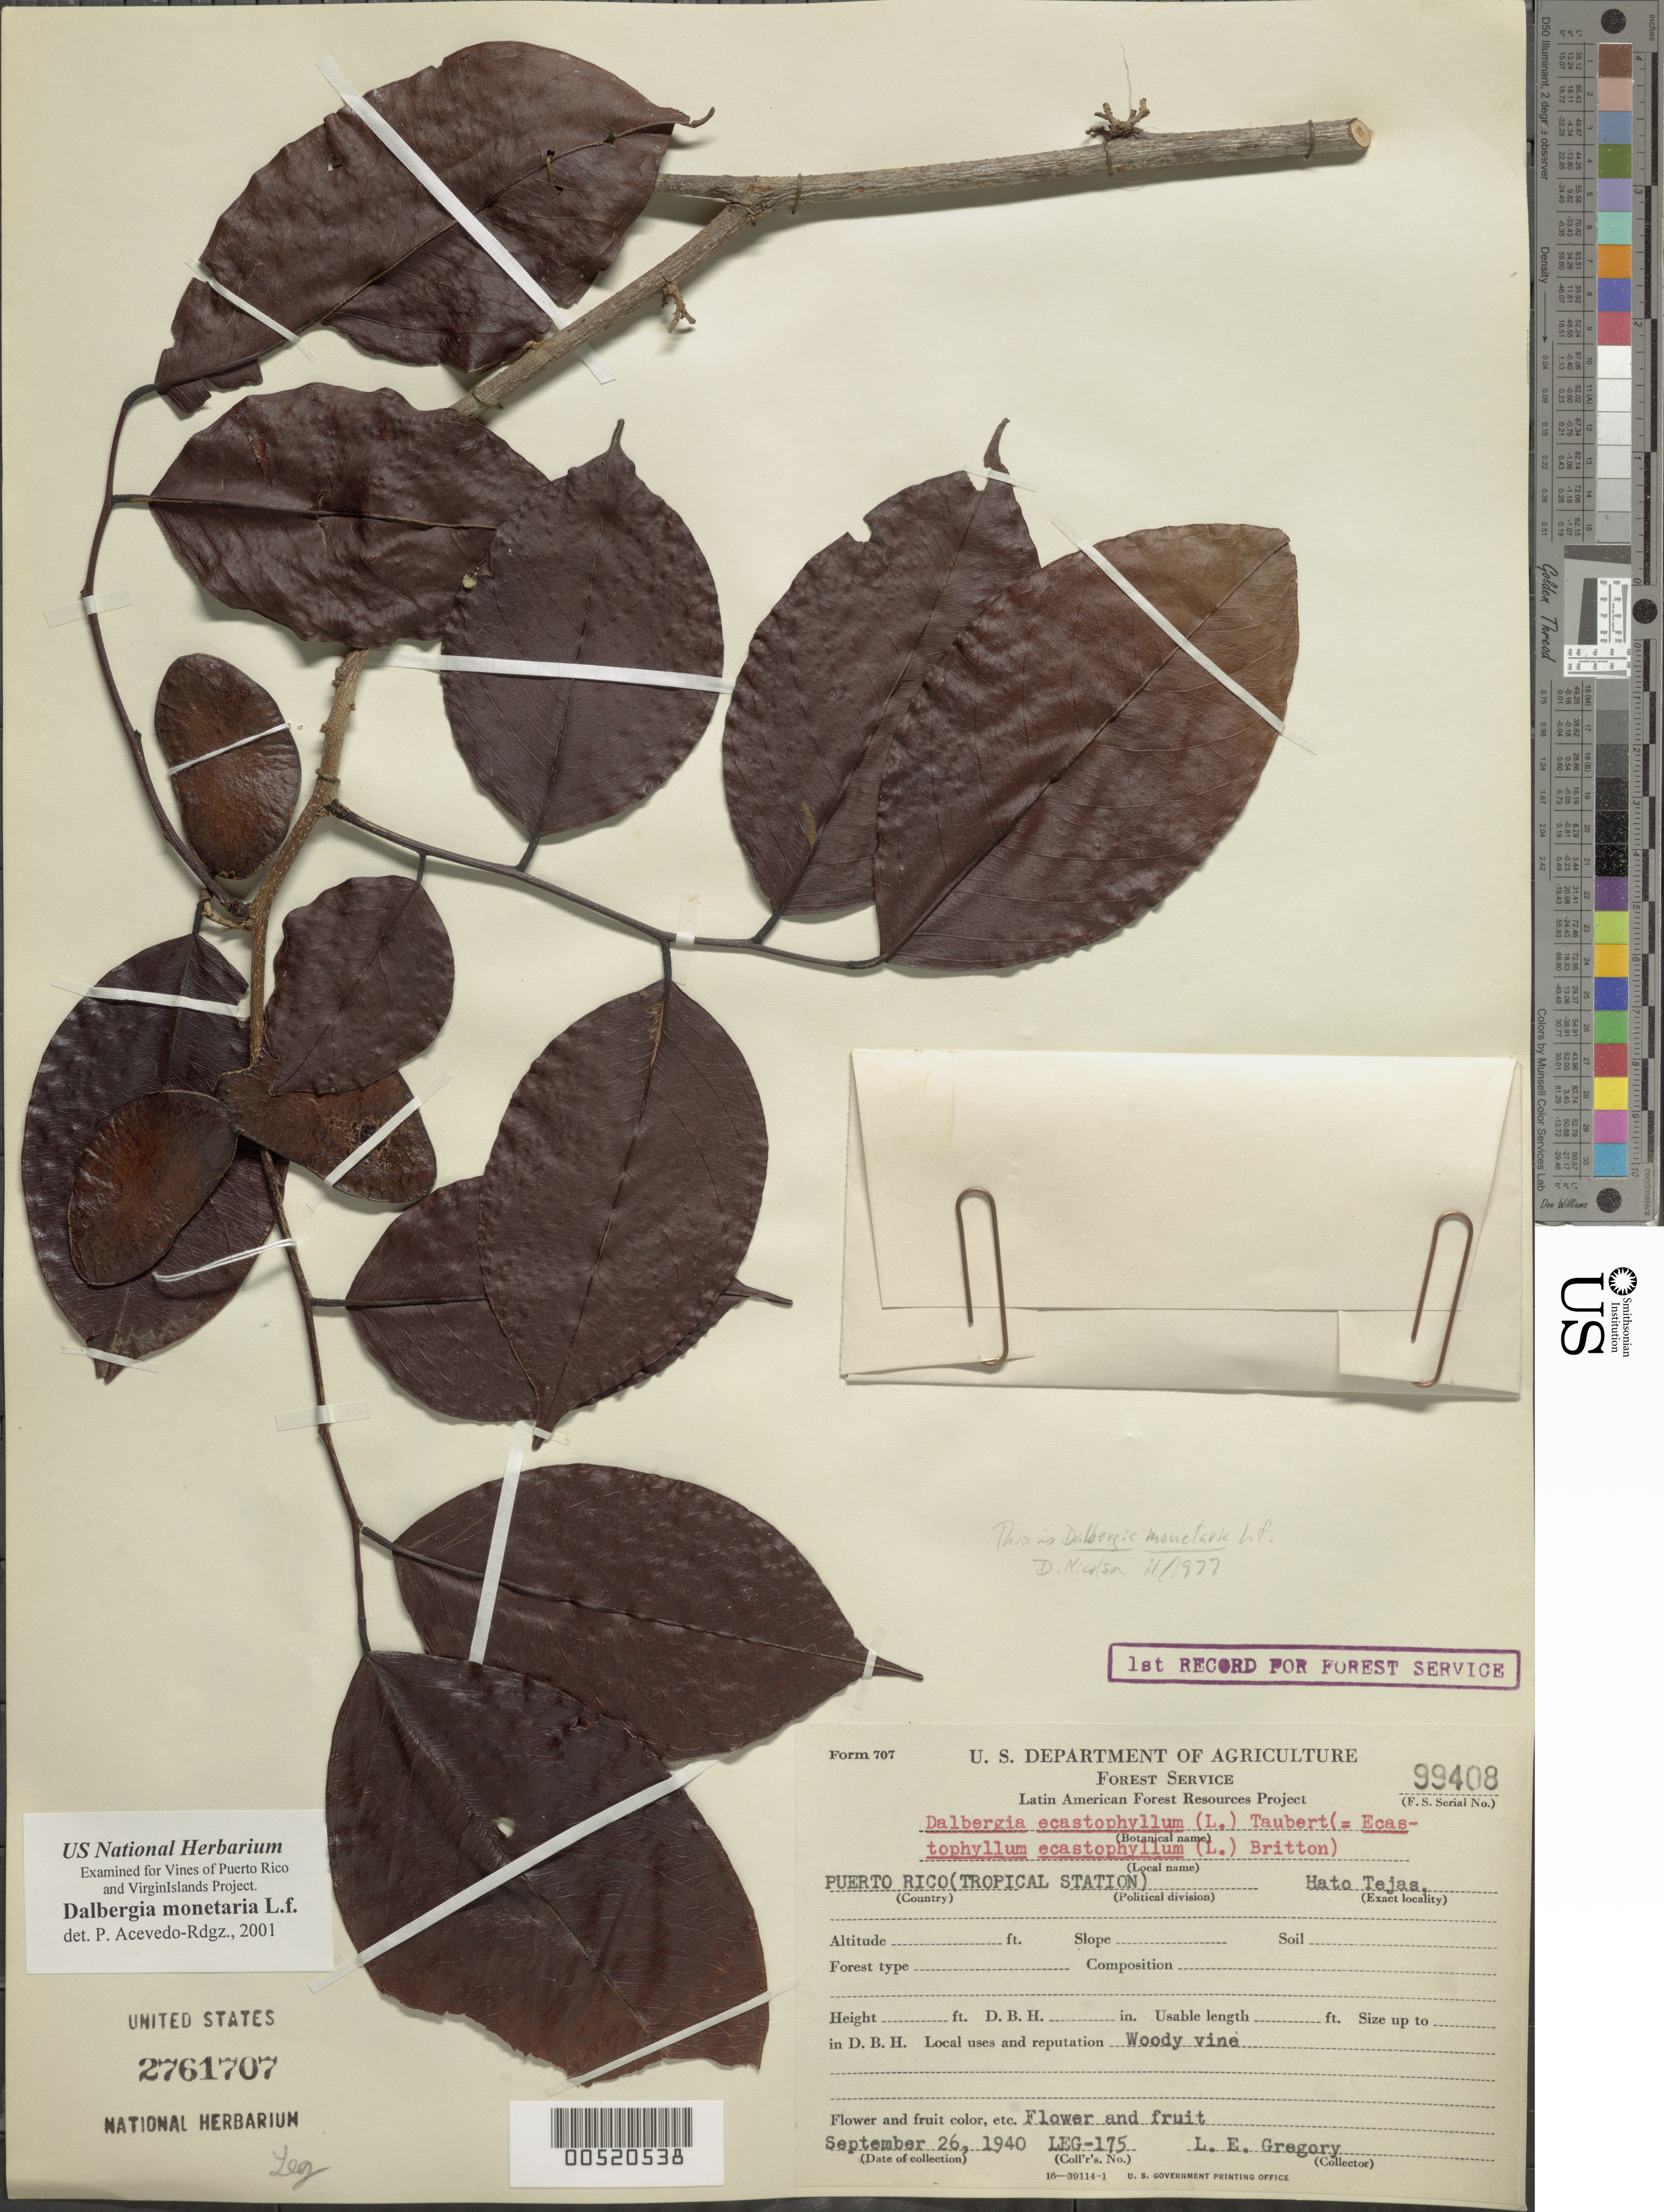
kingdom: Plantae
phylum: Tracheophyta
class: Magnoliopsida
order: Fabales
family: Fabaceae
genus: Dalbergia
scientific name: Dalbergia monetaria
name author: L. f.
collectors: L. E. Gregory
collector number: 175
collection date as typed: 26 Sep 1940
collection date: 1940-09-26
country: Puerto Rico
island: Greater Antilles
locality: Tropical Station, Hato Tejas.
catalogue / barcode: US 2761707